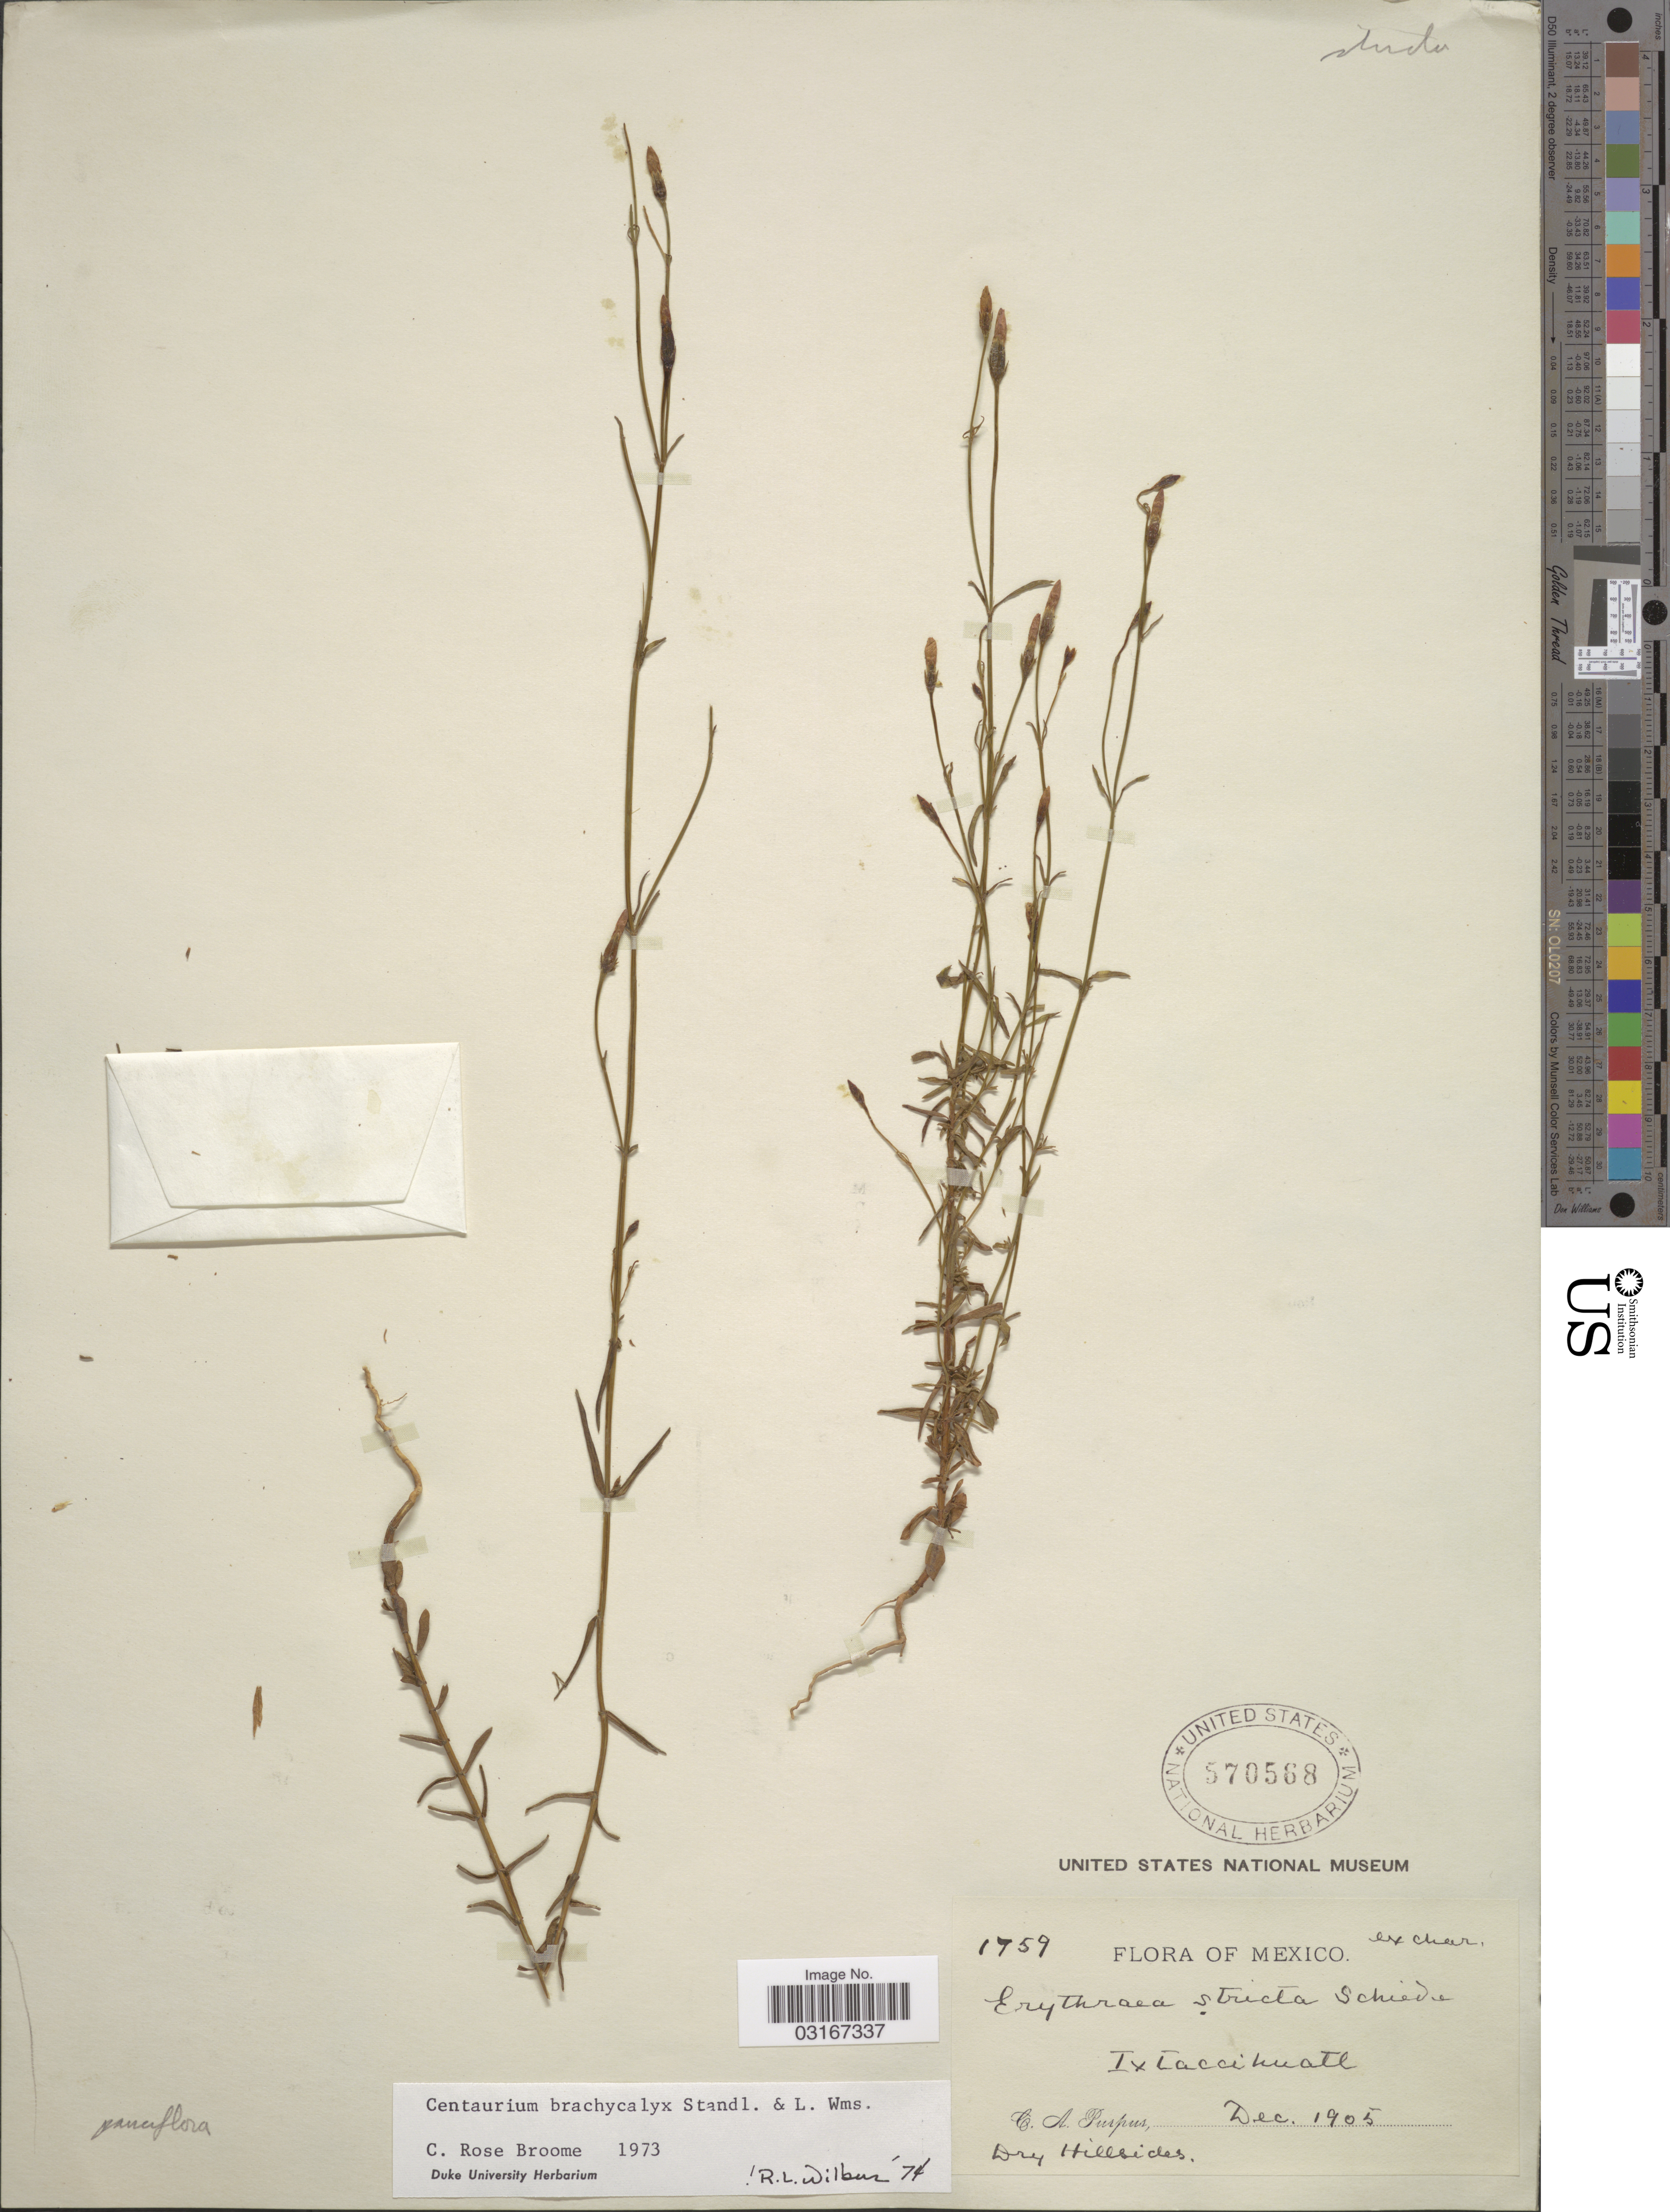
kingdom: Plantae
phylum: Tracheophyta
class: Magnoliopsida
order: Gentianales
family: Gentianaceae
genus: Centaurium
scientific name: Centaurium brachycalyx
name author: Standl. & L.O. Williams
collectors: C. A. Purpus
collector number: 1759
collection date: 1905-12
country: Mexico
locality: Ixtaccihuatl.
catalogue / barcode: US 570568